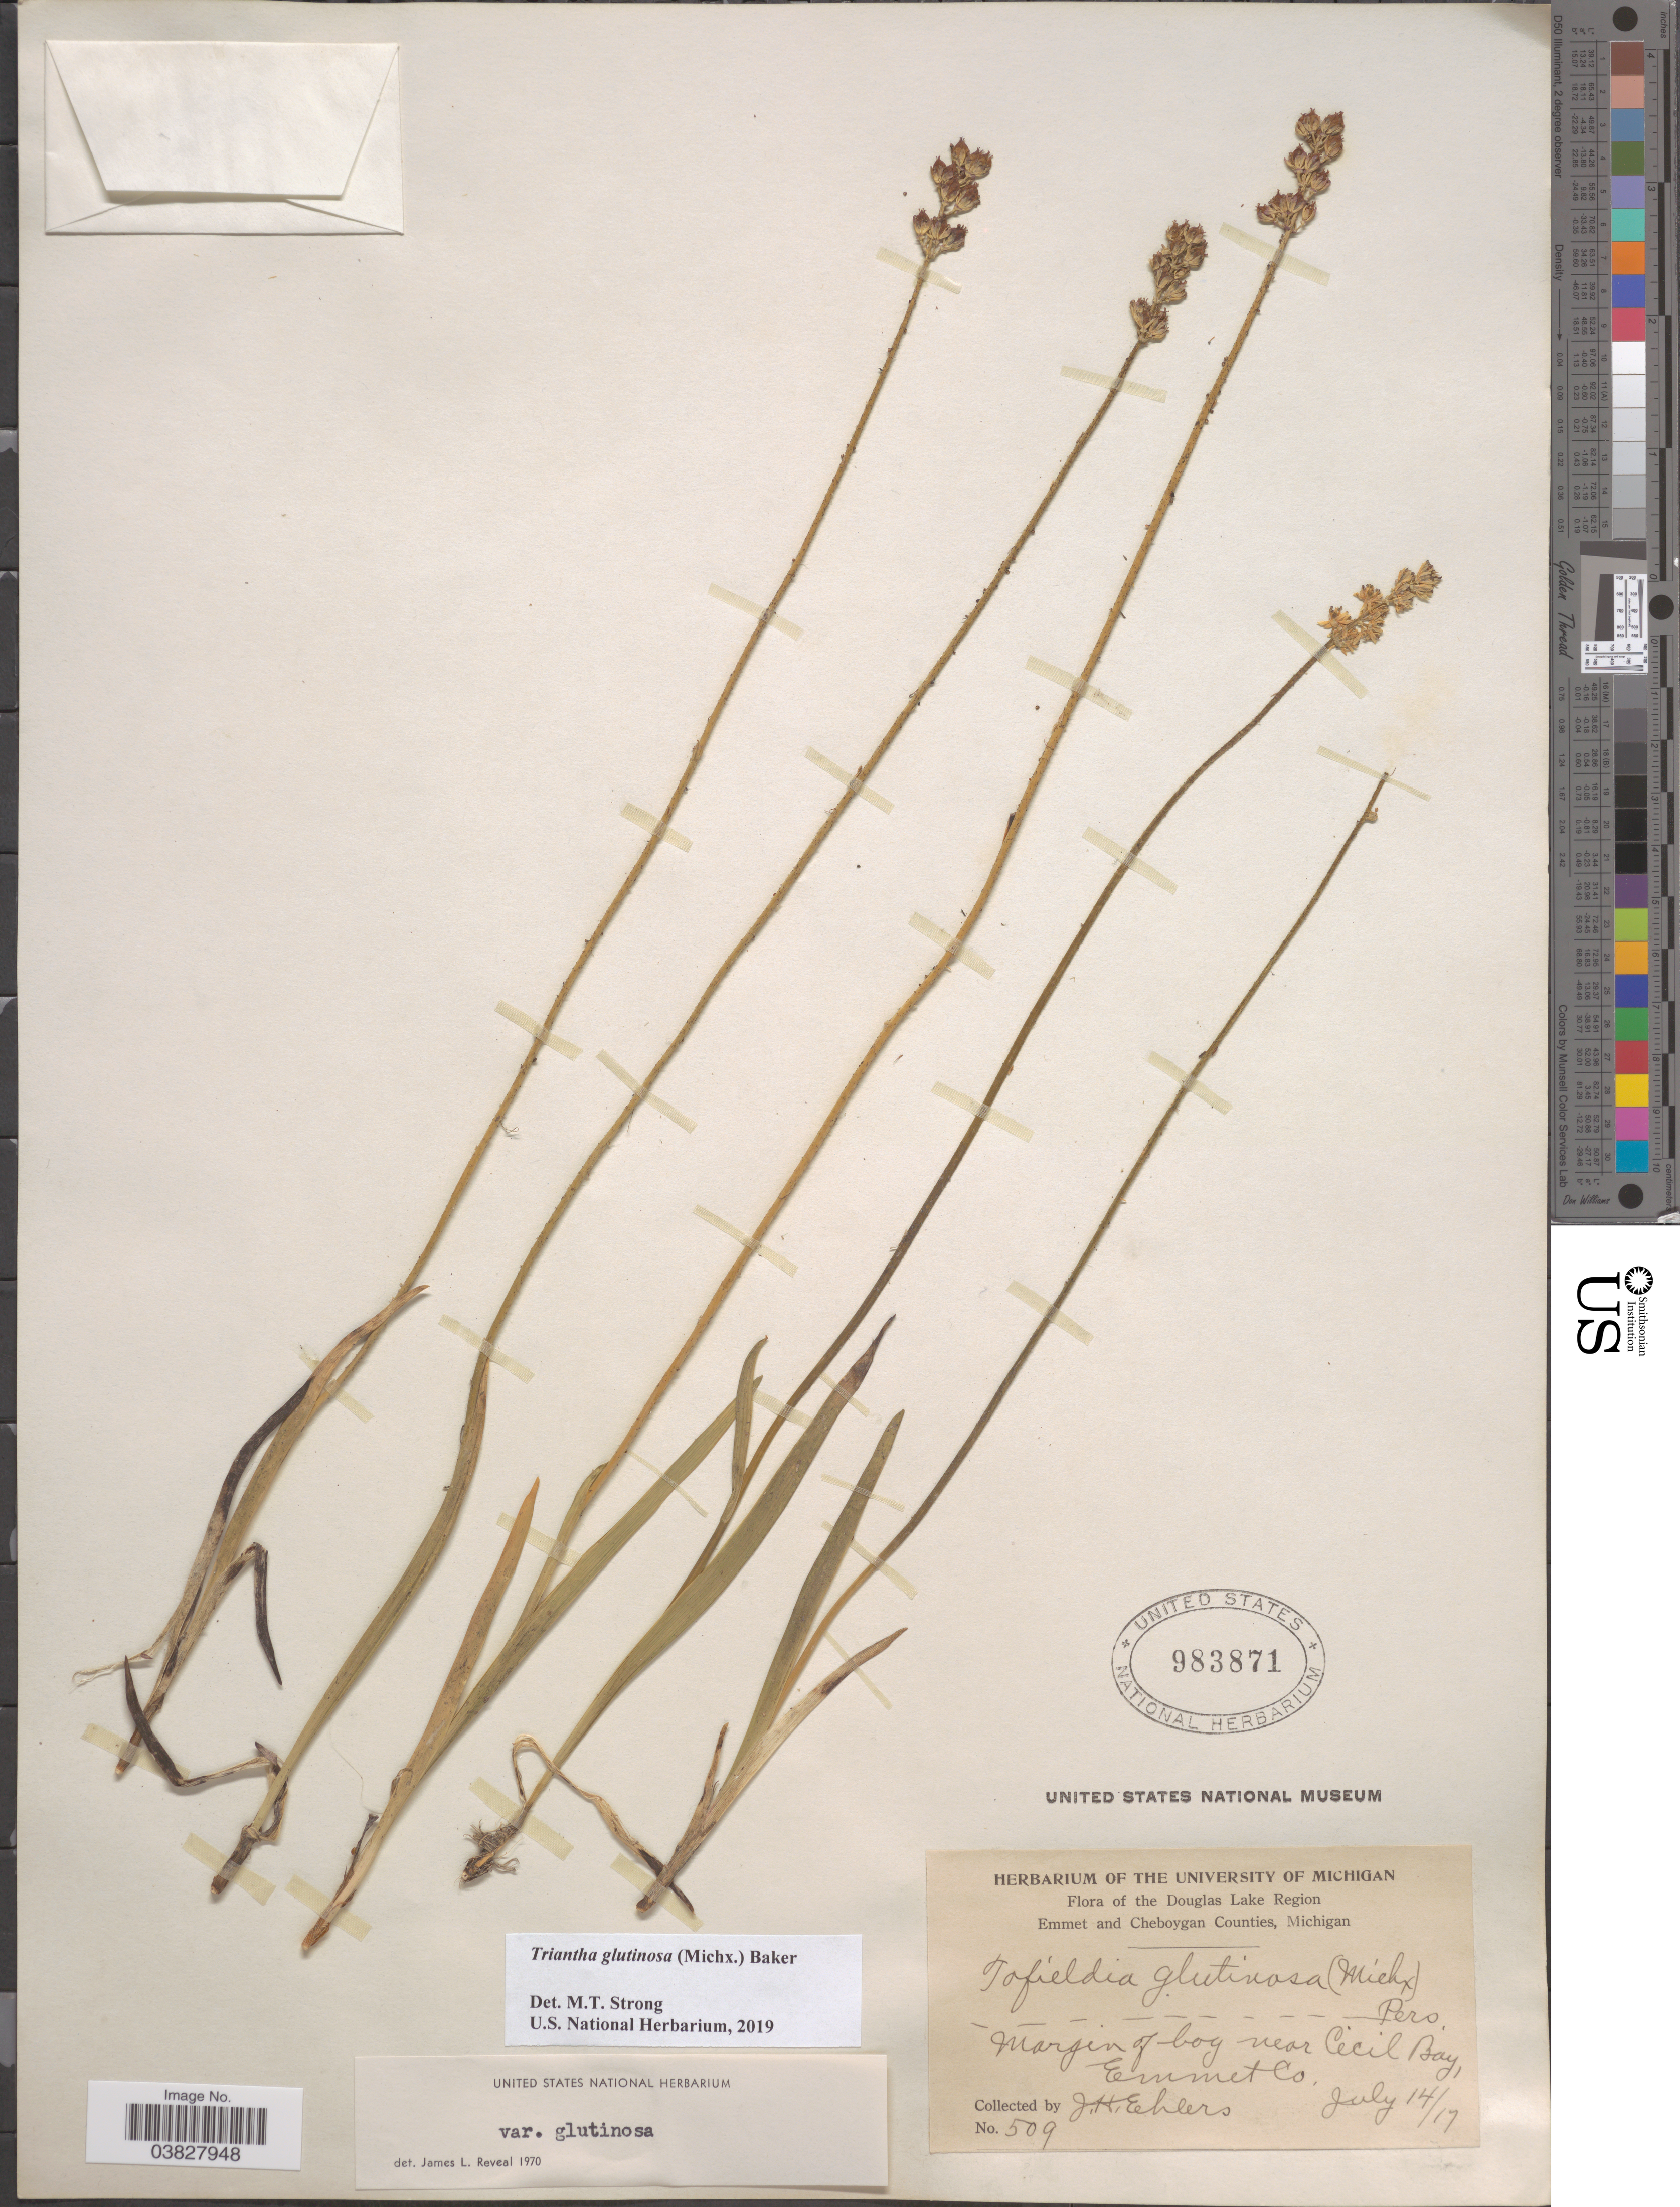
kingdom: Plantae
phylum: Tracheophyta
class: Liliopsida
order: Alismatales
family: Tofieldiaceae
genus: Triantha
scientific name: Triantha glutinosa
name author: (Michx.) Baker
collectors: J. H. Ehlers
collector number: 509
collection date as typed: Transcribed d/m/y: 14/7/17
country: United States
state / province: Michigan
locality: The Douglas Lake Region. Margin of bog near Cecil Bay, Emmet Co.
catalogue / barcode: US 983871